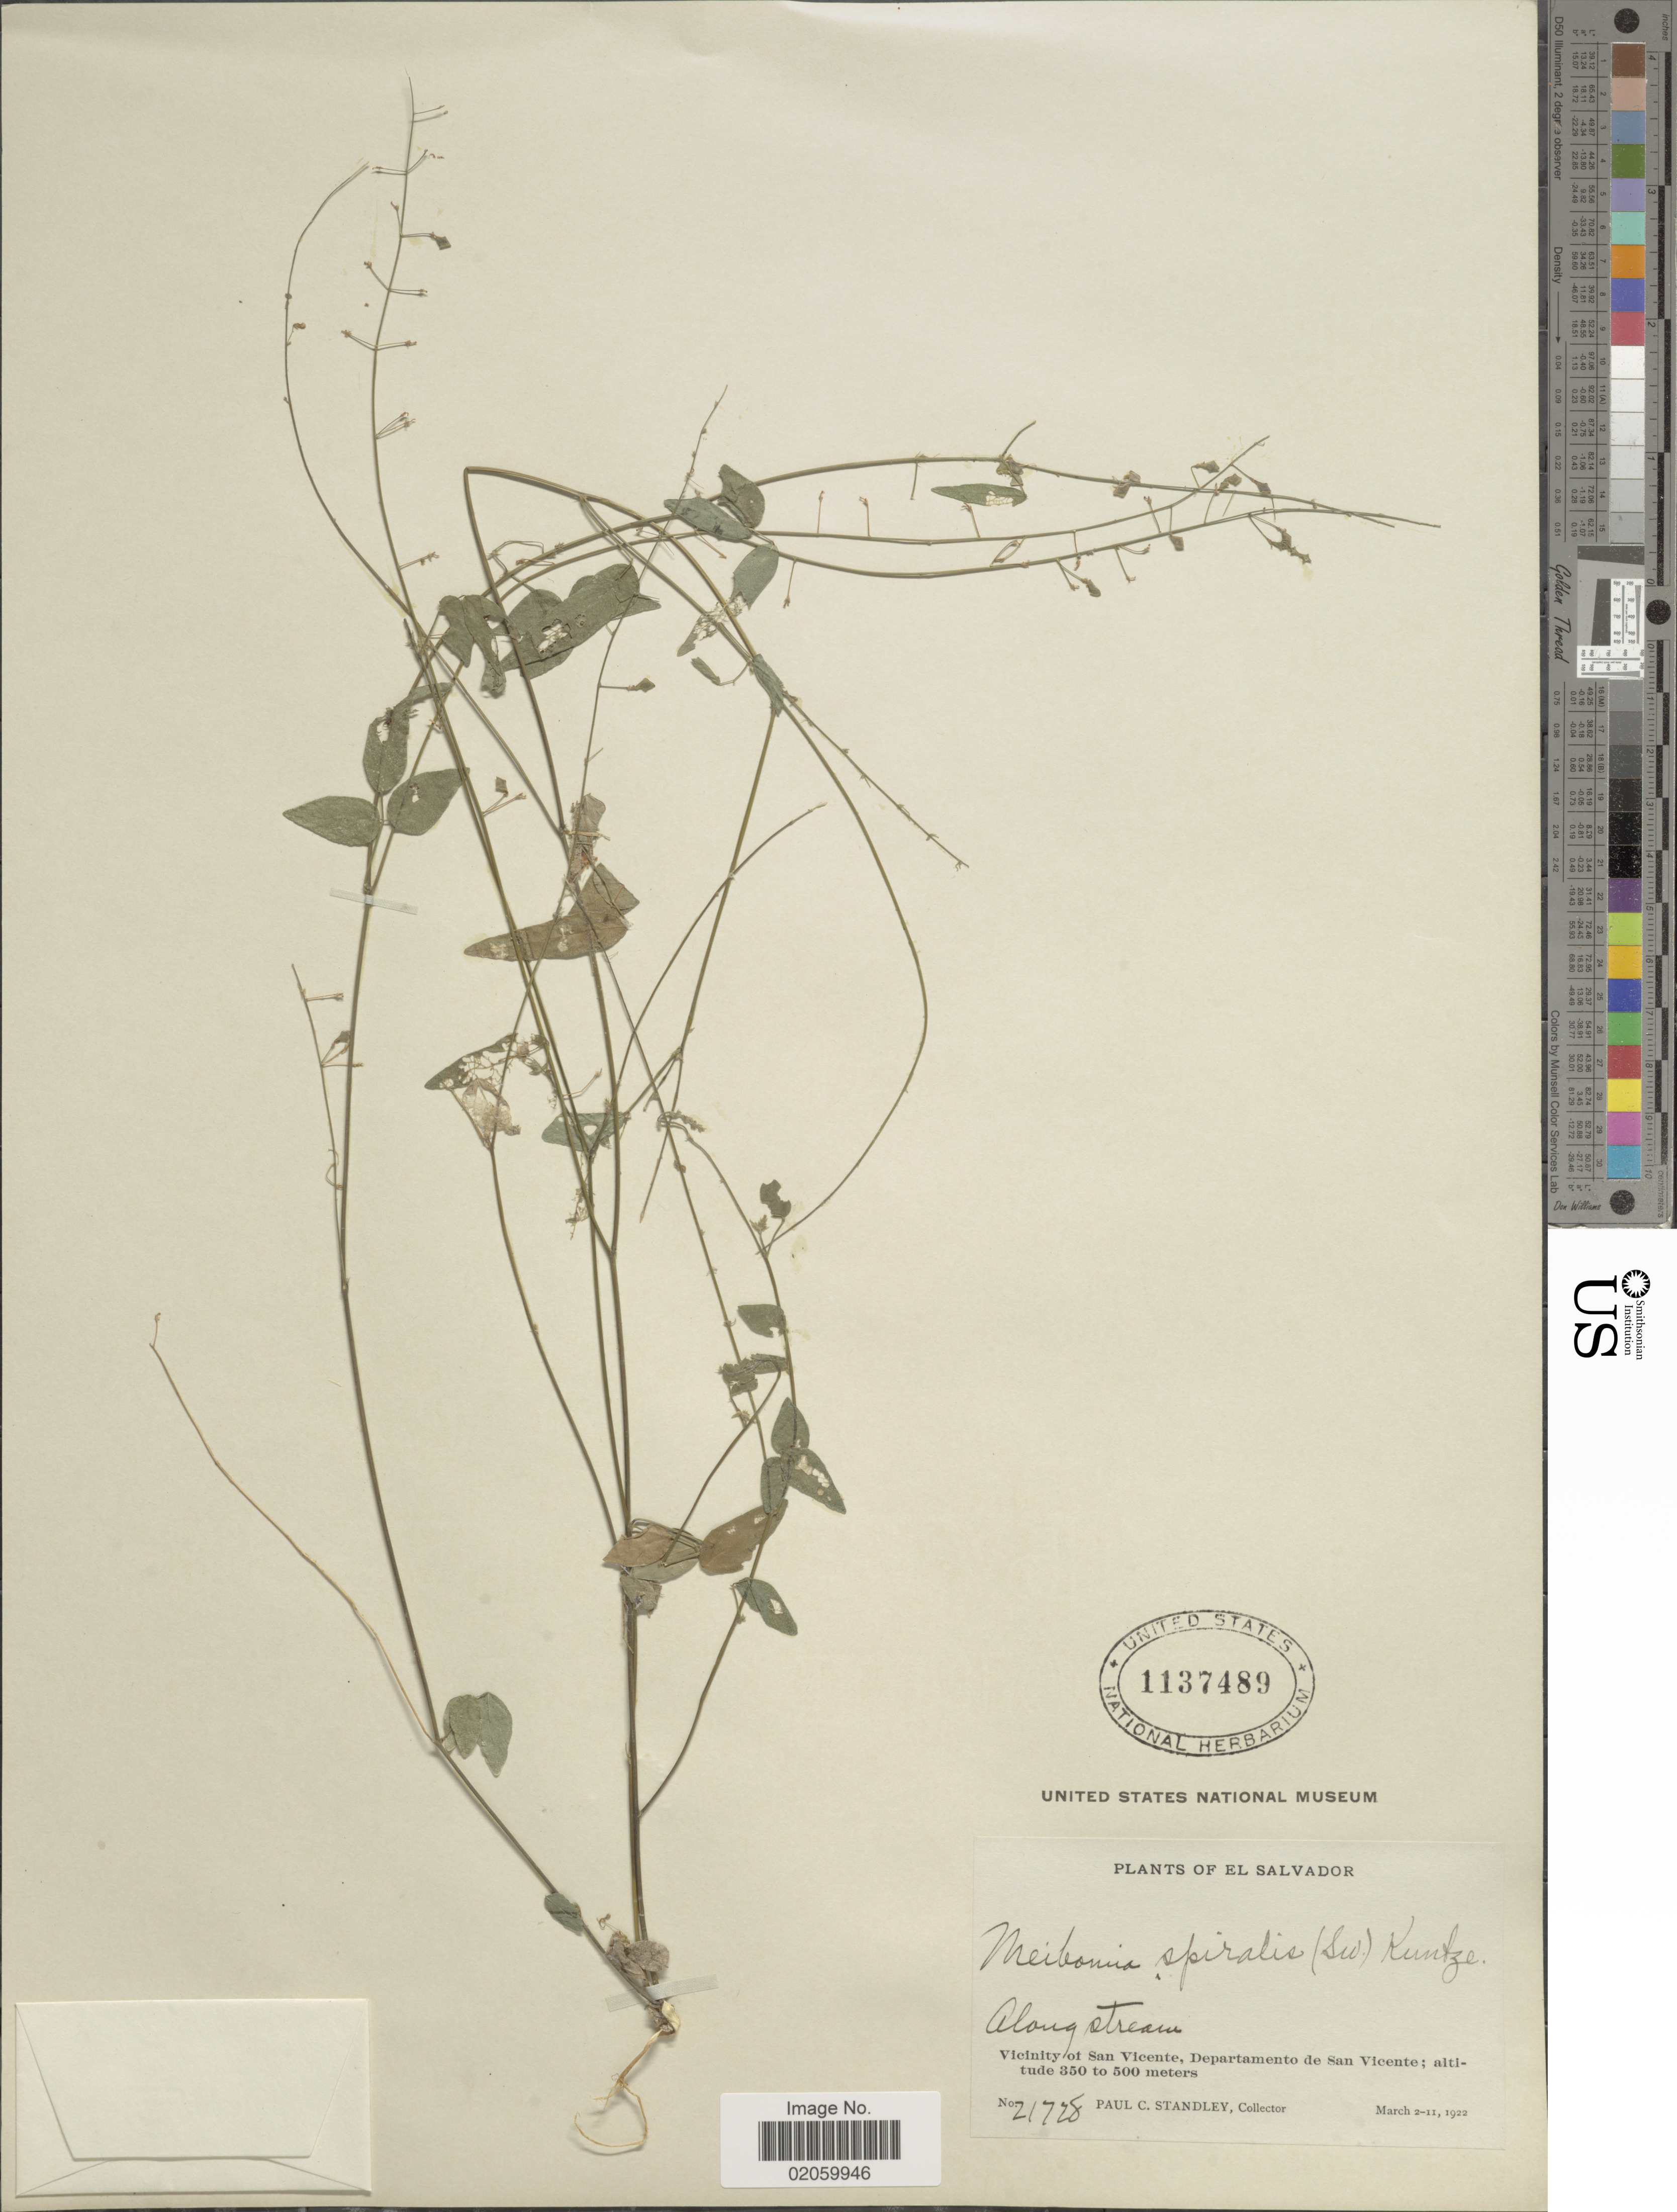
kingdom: Plantae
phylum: Tracheophyta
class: Magnoliopsida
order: Fabales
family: Fabaceae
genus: Desmodium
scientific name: Desmodium procumbens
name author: (Mill.) Hitchc.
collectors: P. C. Standley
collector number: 21728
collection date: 1922-03-02/1922-03-11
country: El Salvador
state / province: San Vincente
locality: Vicinity of San Vicente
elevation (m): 350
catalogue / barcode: US 1137489